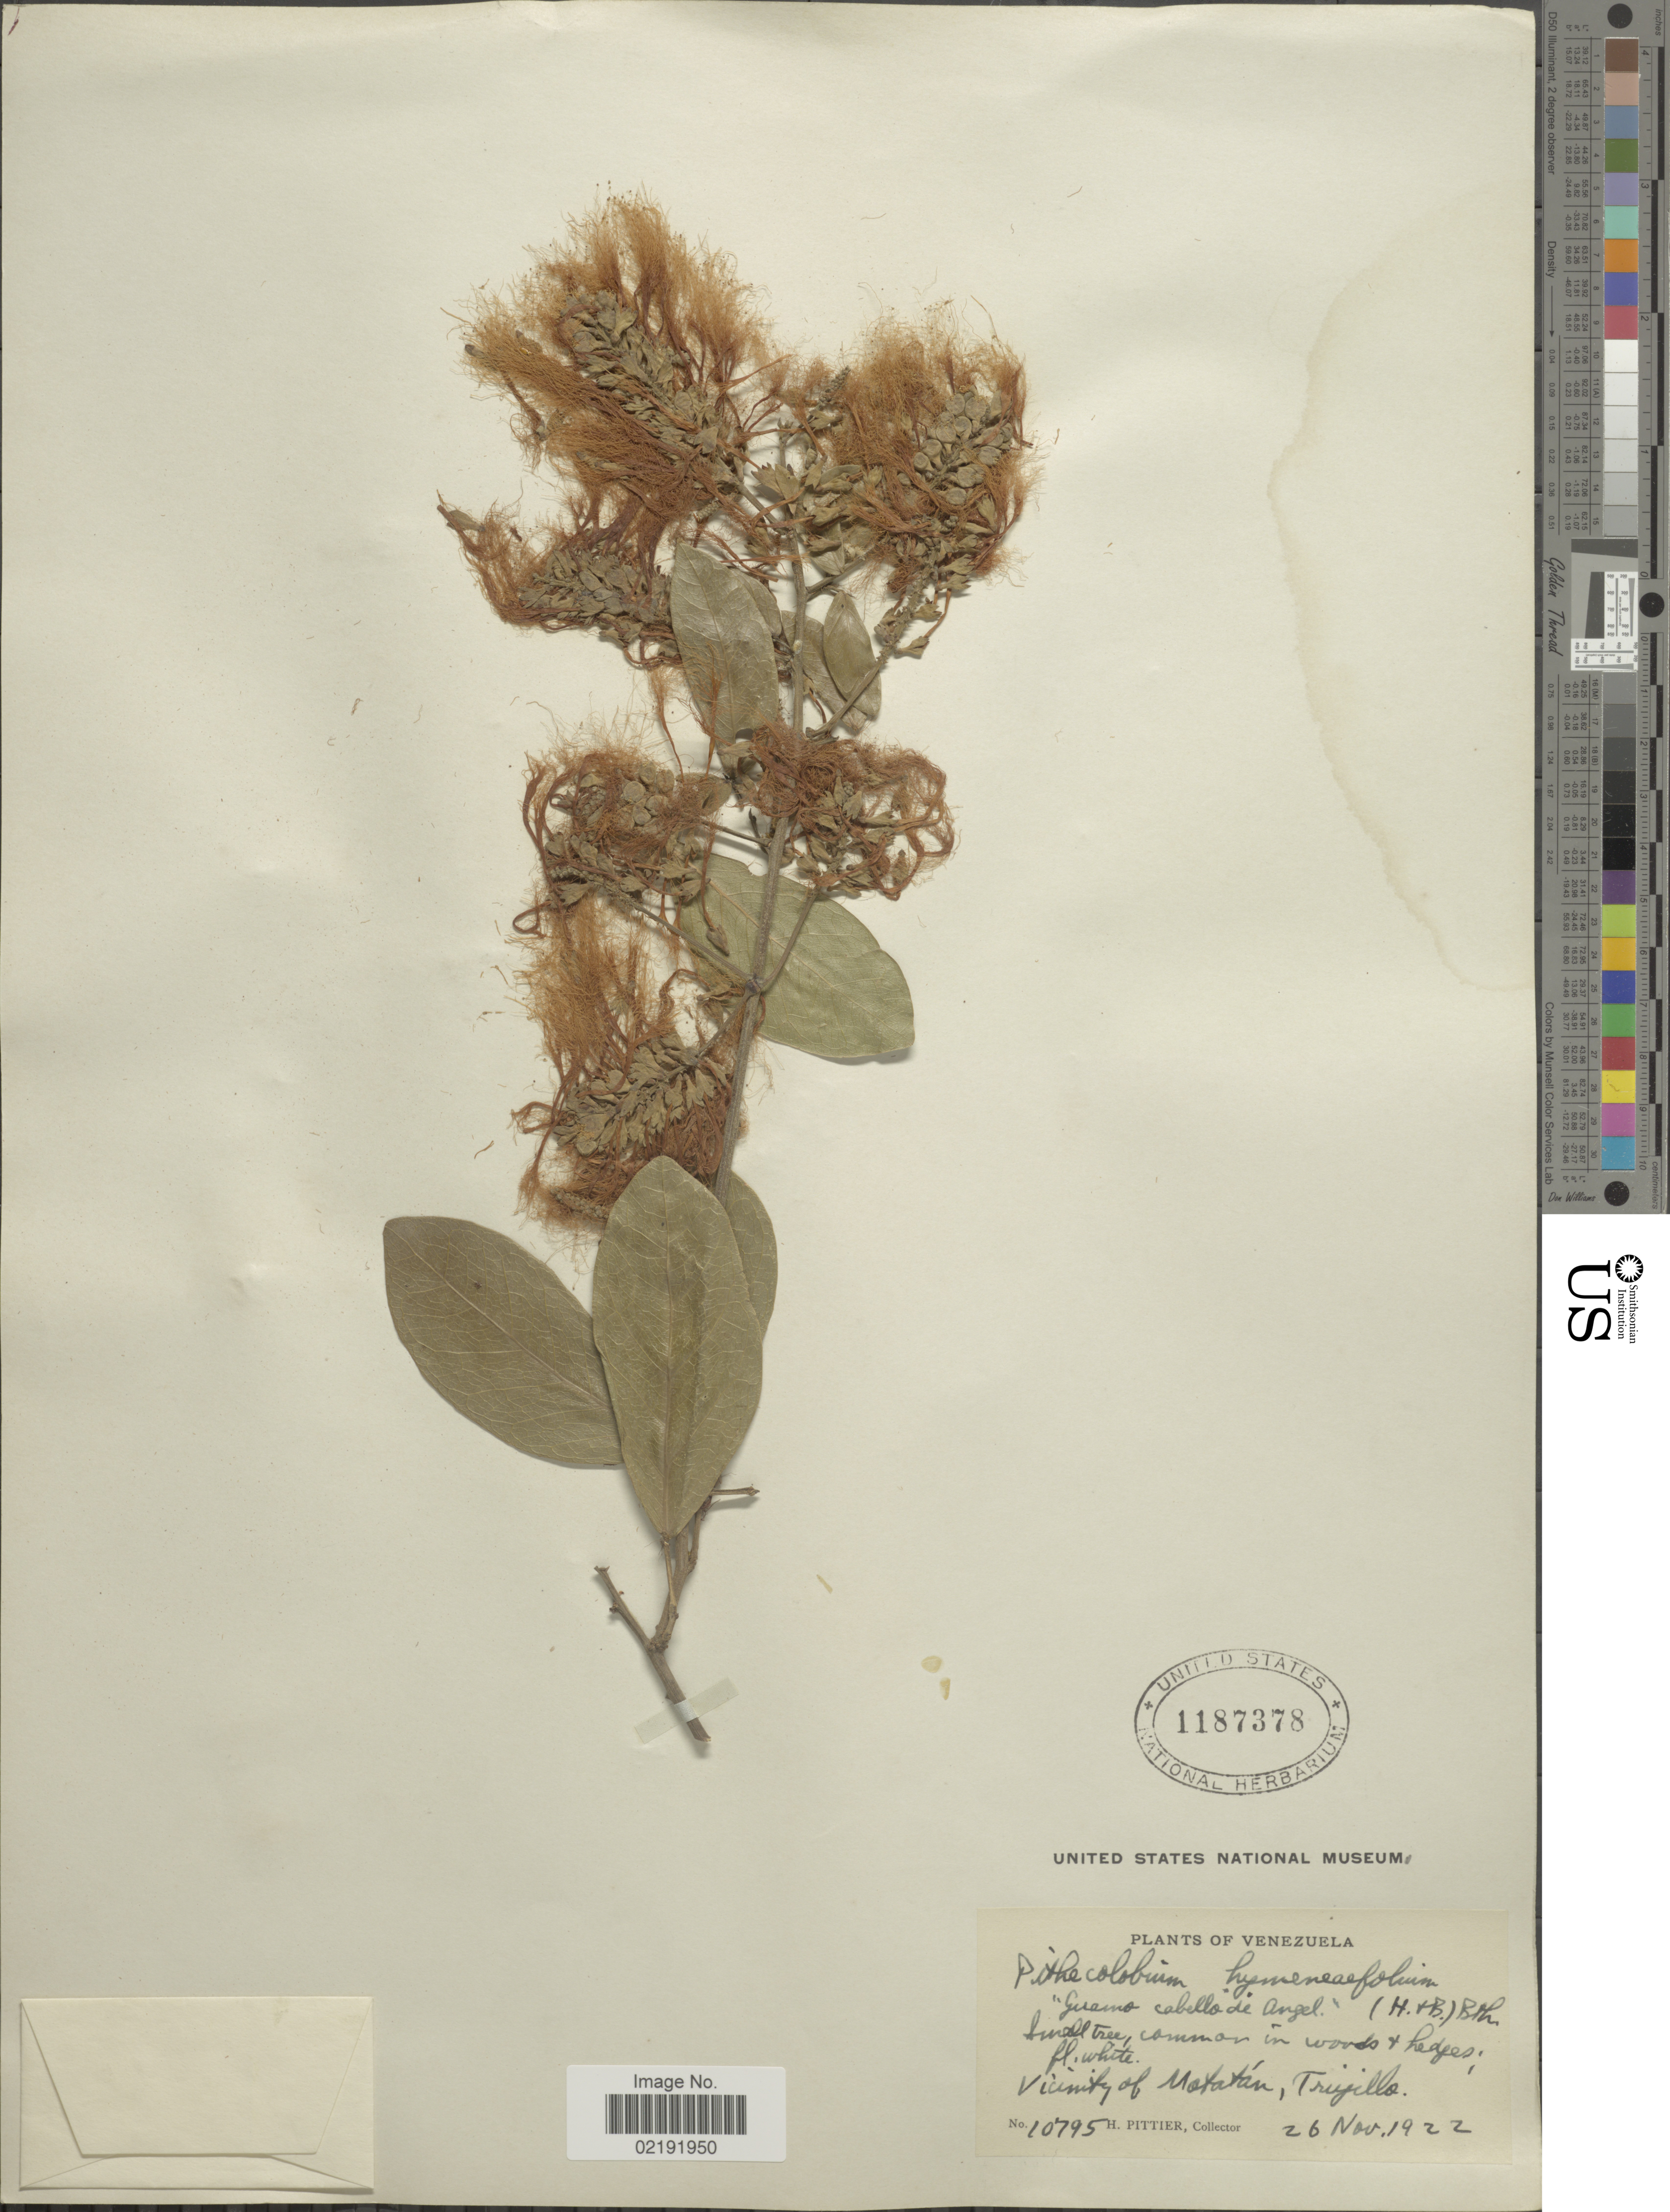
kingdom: Plantae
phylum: Tracheophyta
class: Magnoliopsida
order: Fabales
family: Fabaceae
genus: Pithecellobium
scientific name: Pithecellobium hymenaeifolium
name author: (Humb. & Bonpl. ex Willd.) Benth.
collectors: H. F. Pittier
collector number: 10795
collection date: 1922-11-26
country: Venezuela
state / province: Trujillo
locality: Vicinity of Motatán, Trujillo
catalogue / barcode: US 1187378